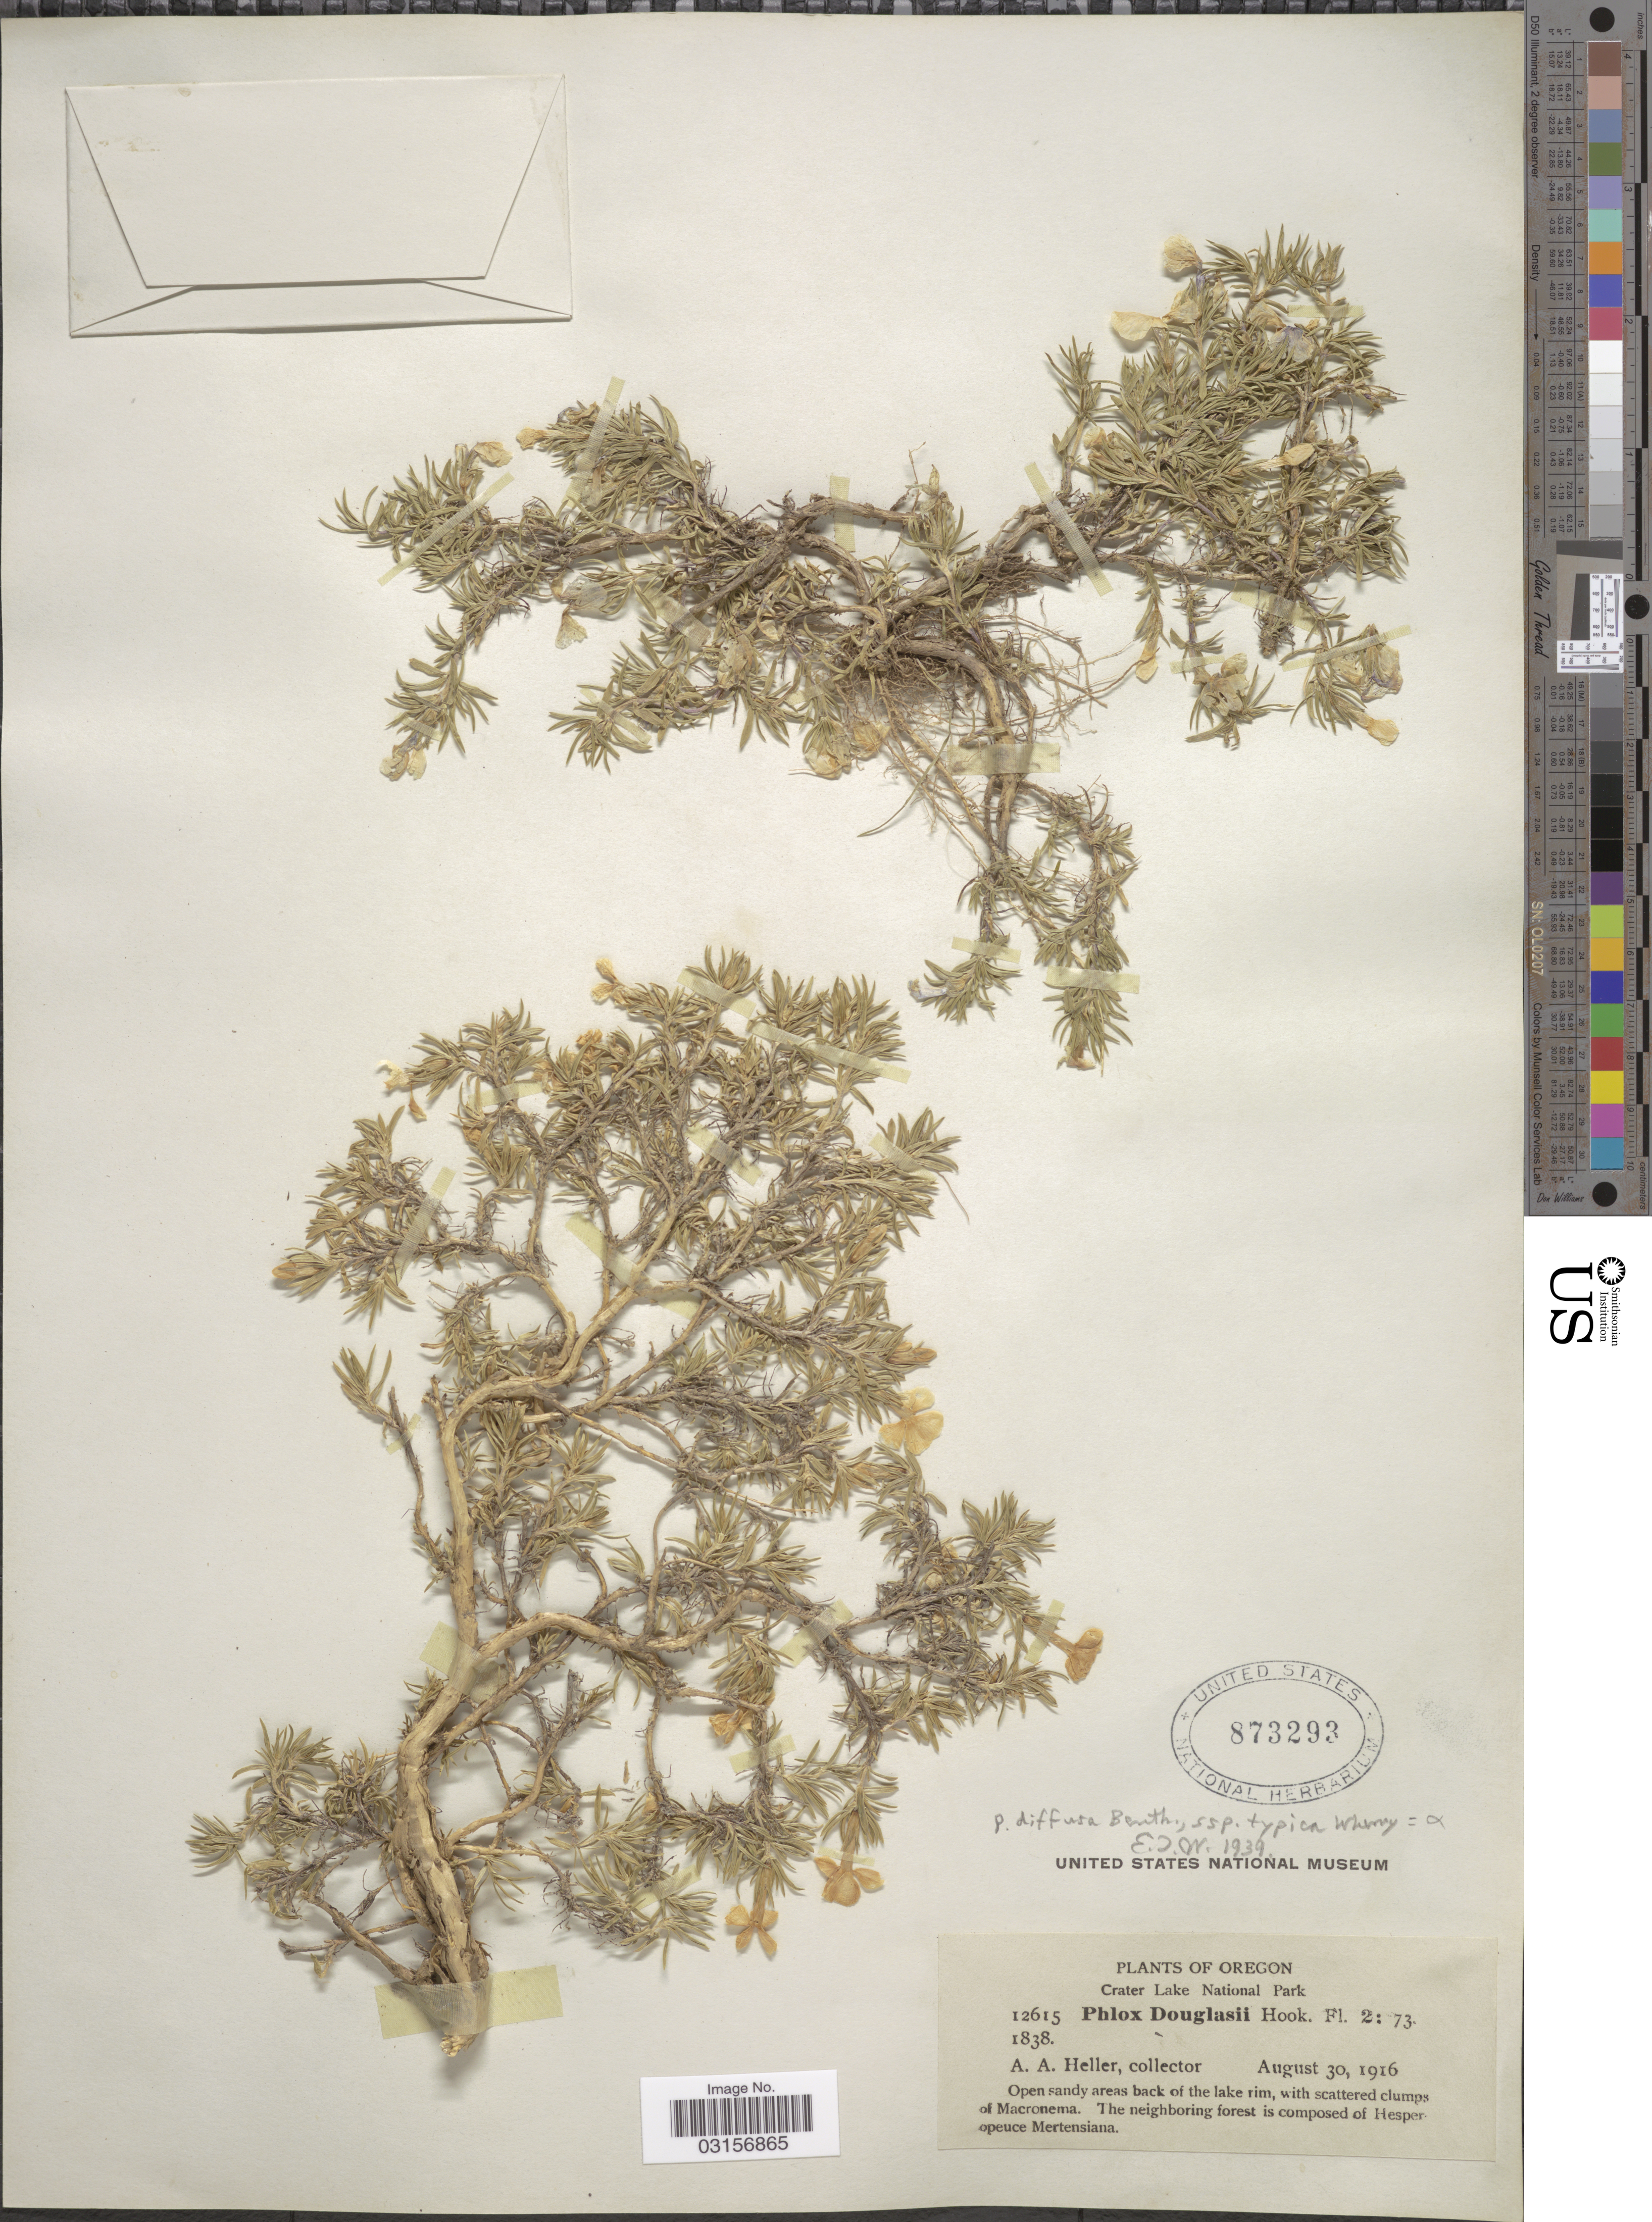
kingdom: Plantae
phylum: Tracheophyta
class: Magnoliopsida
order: Ericales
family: Polemoniaceae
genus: Phlox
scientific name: Phlox diffusa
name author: Benth.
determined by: Mayfield, M. H.; Ferguson, C. J.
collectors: A. A. Heller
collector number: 12615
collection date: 1916-08-30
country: United States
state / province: Oregon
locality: Crater Lake National Park, Open sandy areas back of the lake rim.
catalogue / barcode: US 873293